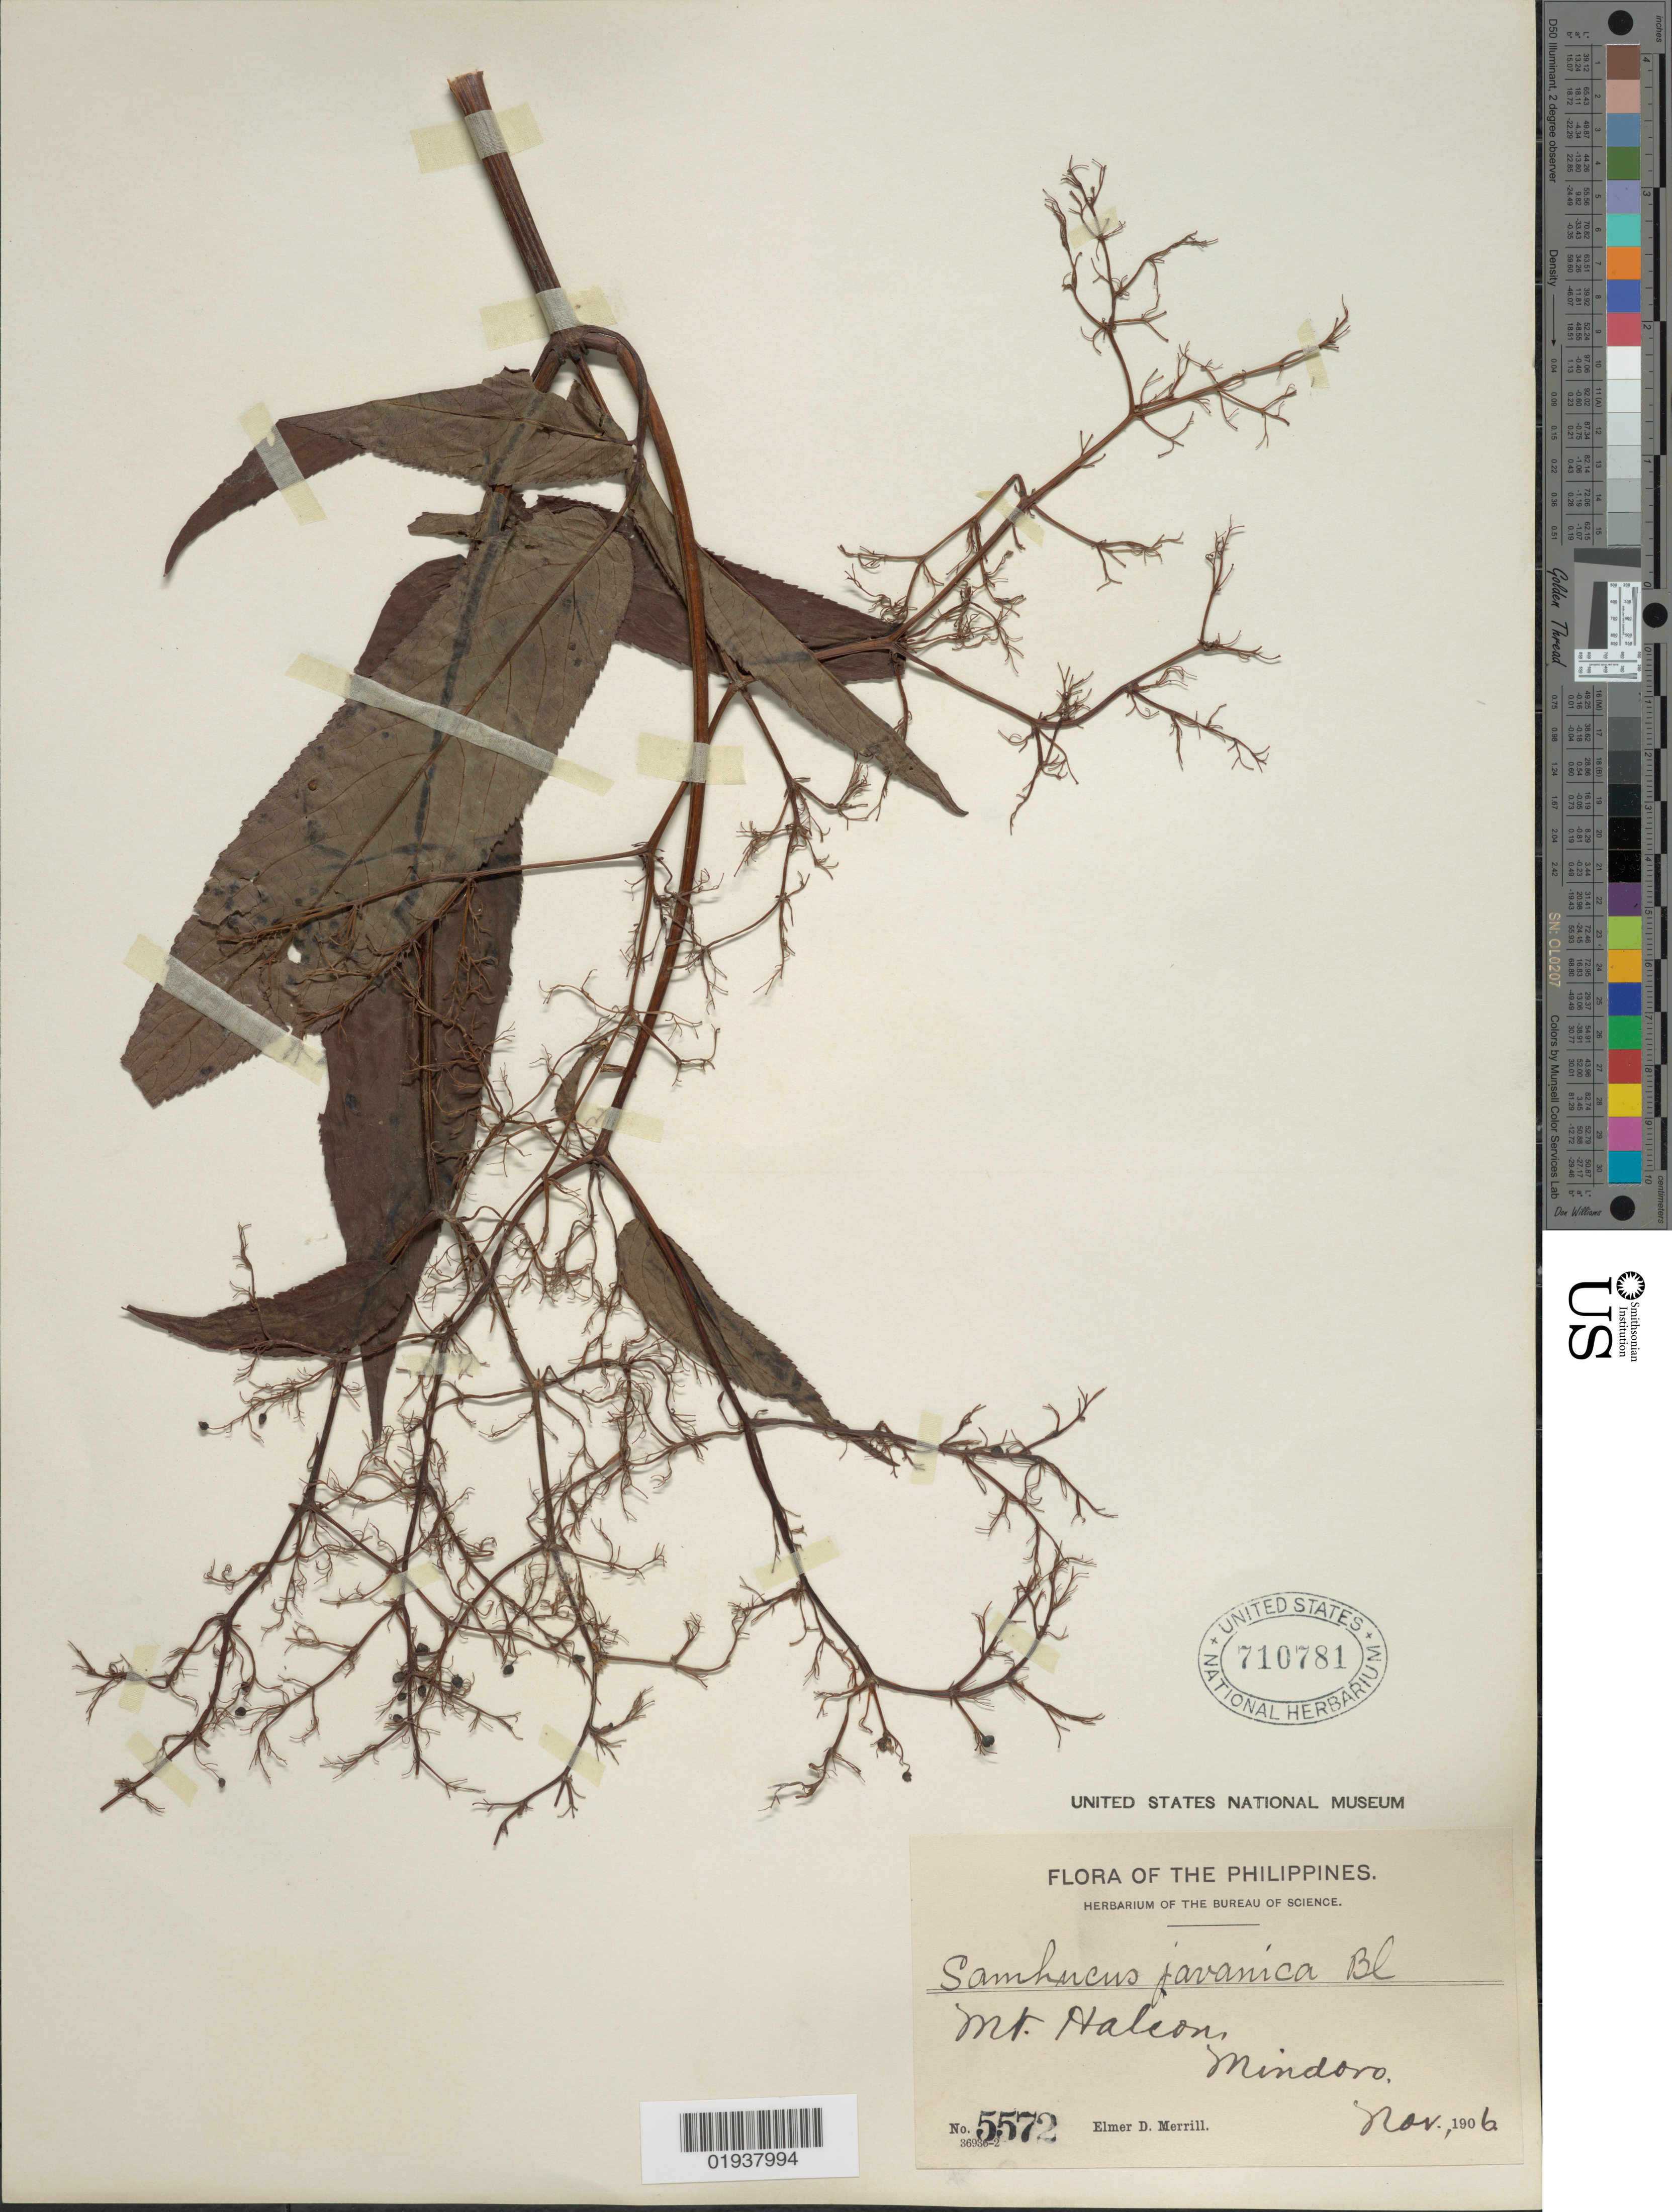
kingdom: Plantae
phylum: Tracheophyta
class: Magnoliopsida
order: Dipsacales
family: Viburnaceae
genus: Sambucus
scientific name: Sambucus javanica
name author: Blume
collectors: E. D. Merrill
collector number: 5572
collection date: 1906-11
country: Philippines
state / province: Mimaropa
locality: Mount Halcon, Mindoro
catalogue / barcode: US 710781